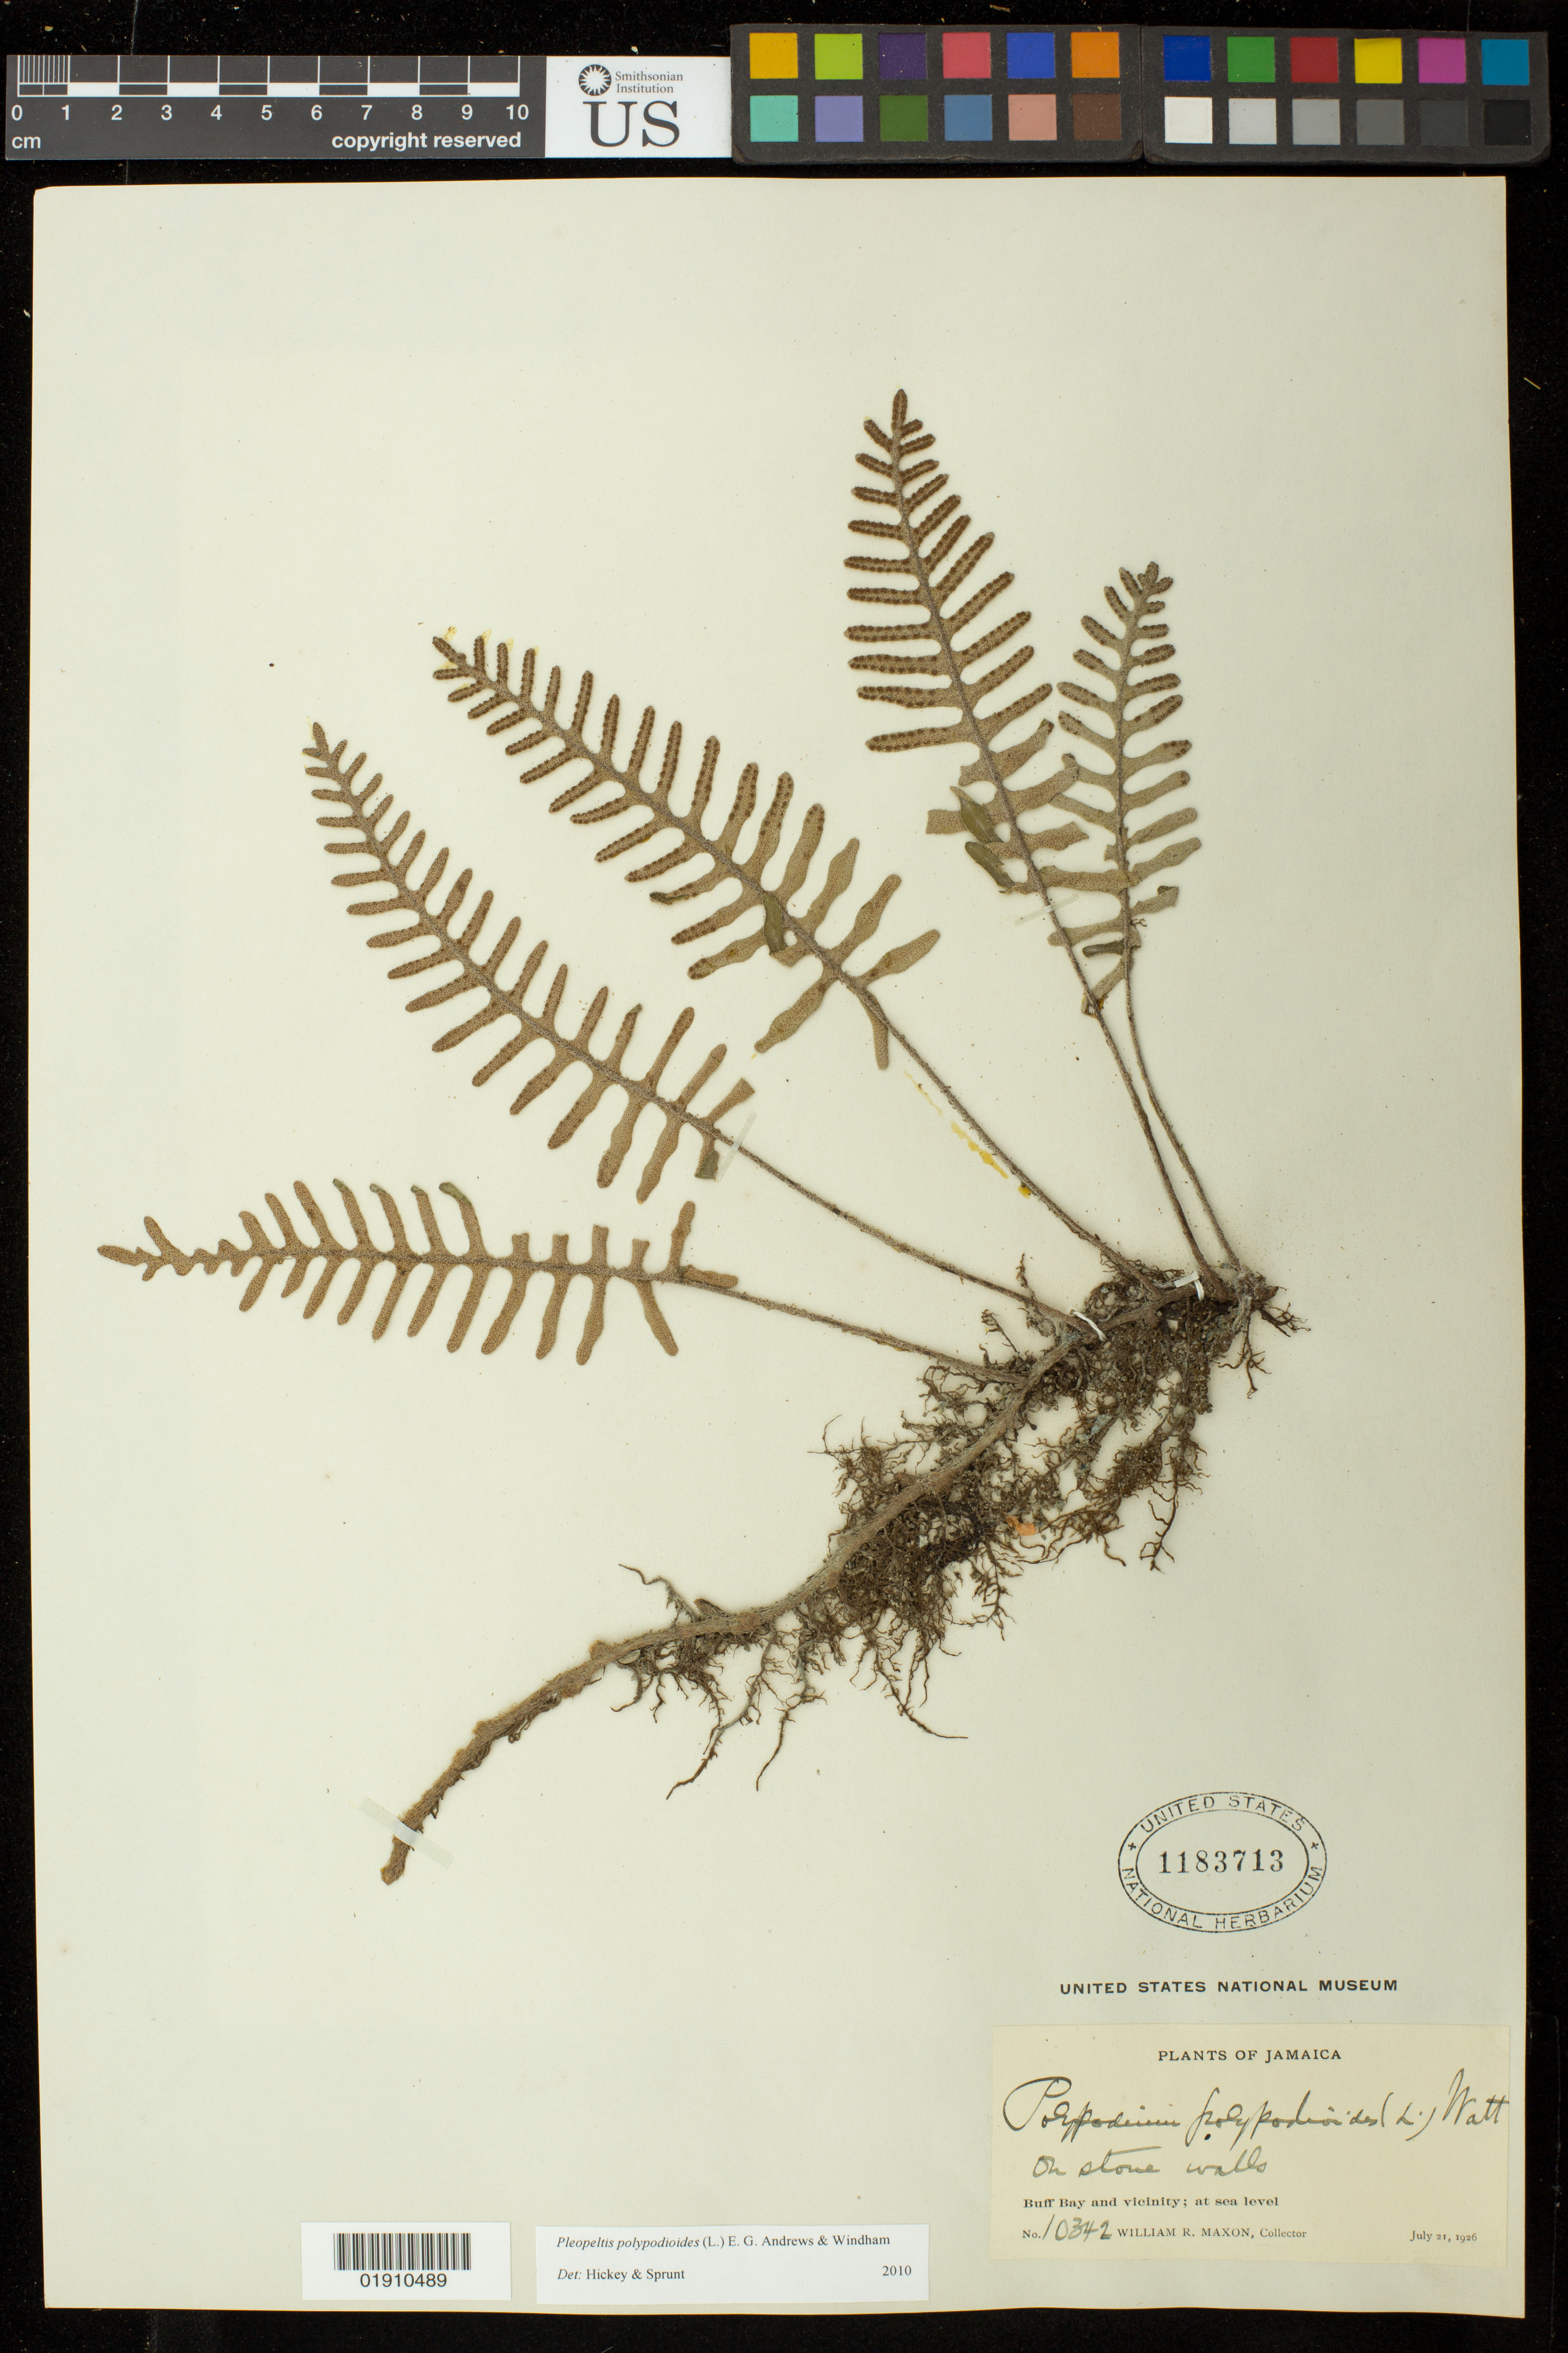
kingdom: Plantae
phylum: Tracheophyta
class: Polypodiopsida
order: Polypodiales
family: Polypodiaceae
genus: Pleopeltis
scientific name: Pleopeltis polypodioides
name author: (L.) E.G. Andrews & Windham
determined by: Sprunt, S. V.; Hickey, R. J.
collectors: W. R. Maxon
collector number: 10342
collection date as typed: July 21, 1926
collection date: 1926-07-21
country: Jamaica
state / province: Portland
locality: Buff Bay and vicinity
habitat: on stone walls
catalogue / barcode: US 1183713